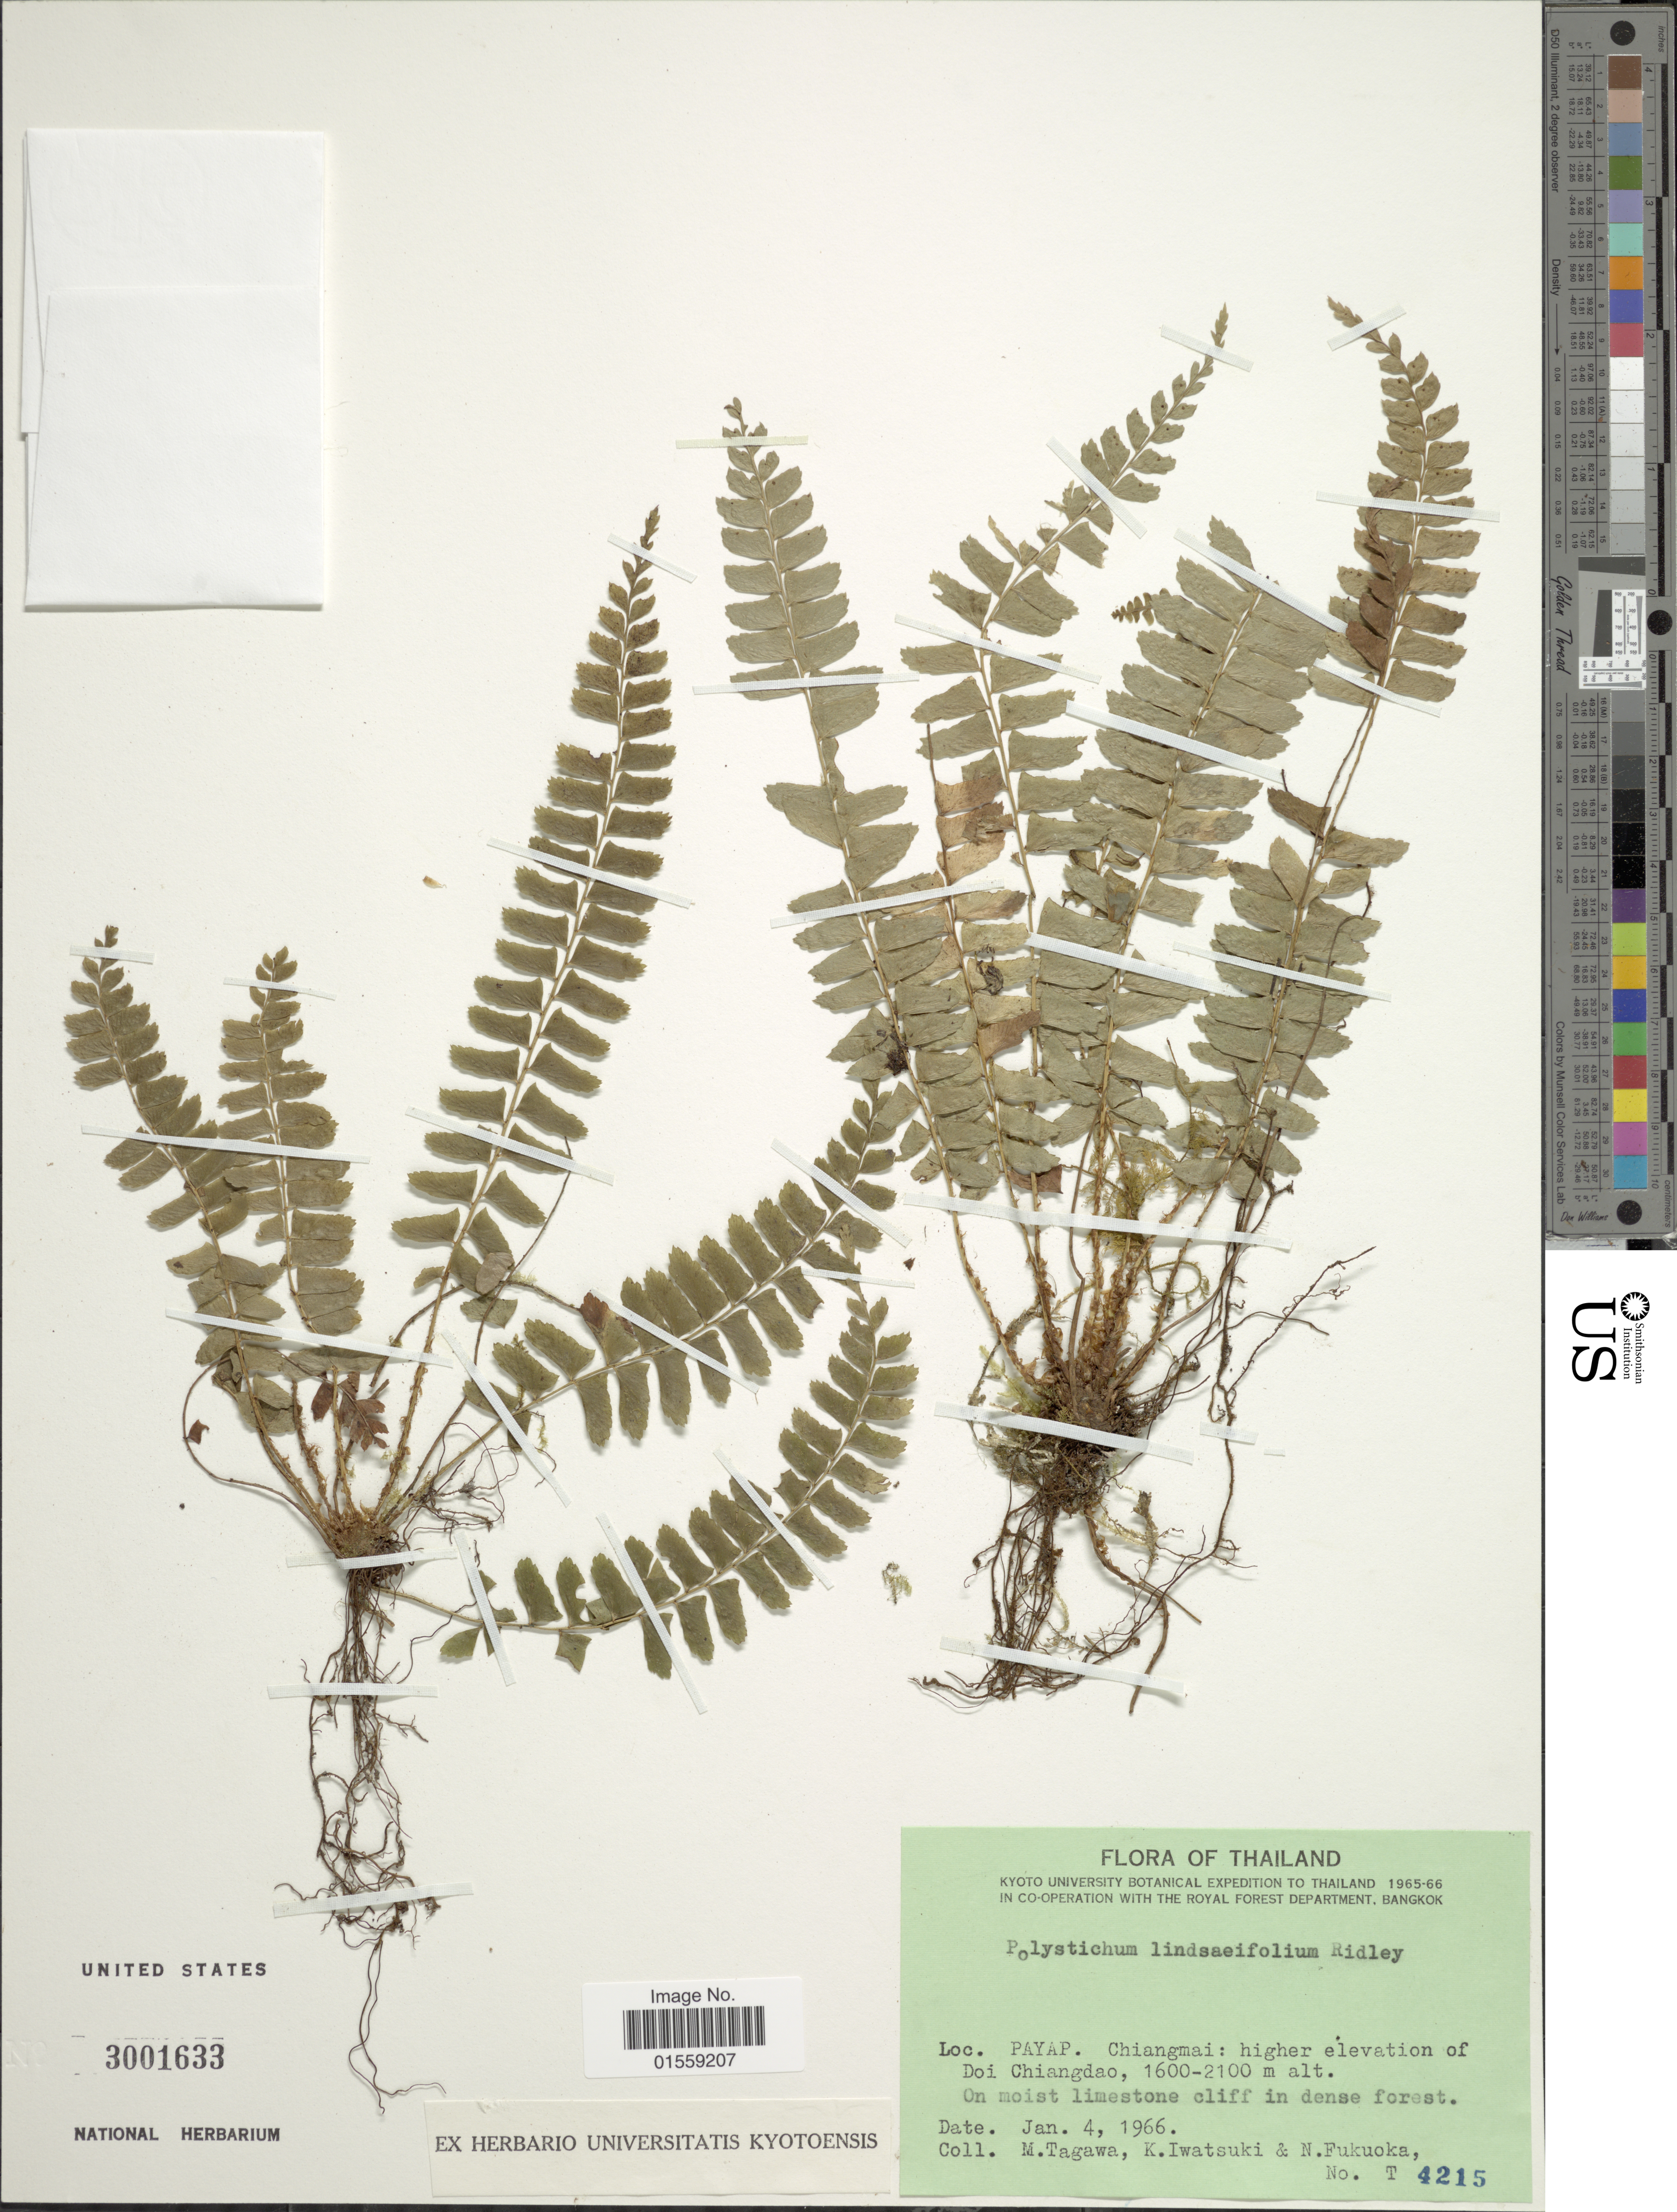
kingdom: Plantae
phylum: Tracheophyta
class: Polypodiopsida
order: Polypodiales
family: Dryopteridaceae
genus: Polystichum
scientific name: Polystichum lindsaeifolium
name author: Scort.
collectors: M. Kitagawa, K. Iwatsuki & N. Fukuoka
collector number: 4215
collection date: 1966-01-04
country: Thailand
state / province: Chiang Mai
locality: Loc. Payap, Chiangamai:higher elevation of Doi Chiangdao.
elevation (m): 1600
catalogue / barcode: US 3001633